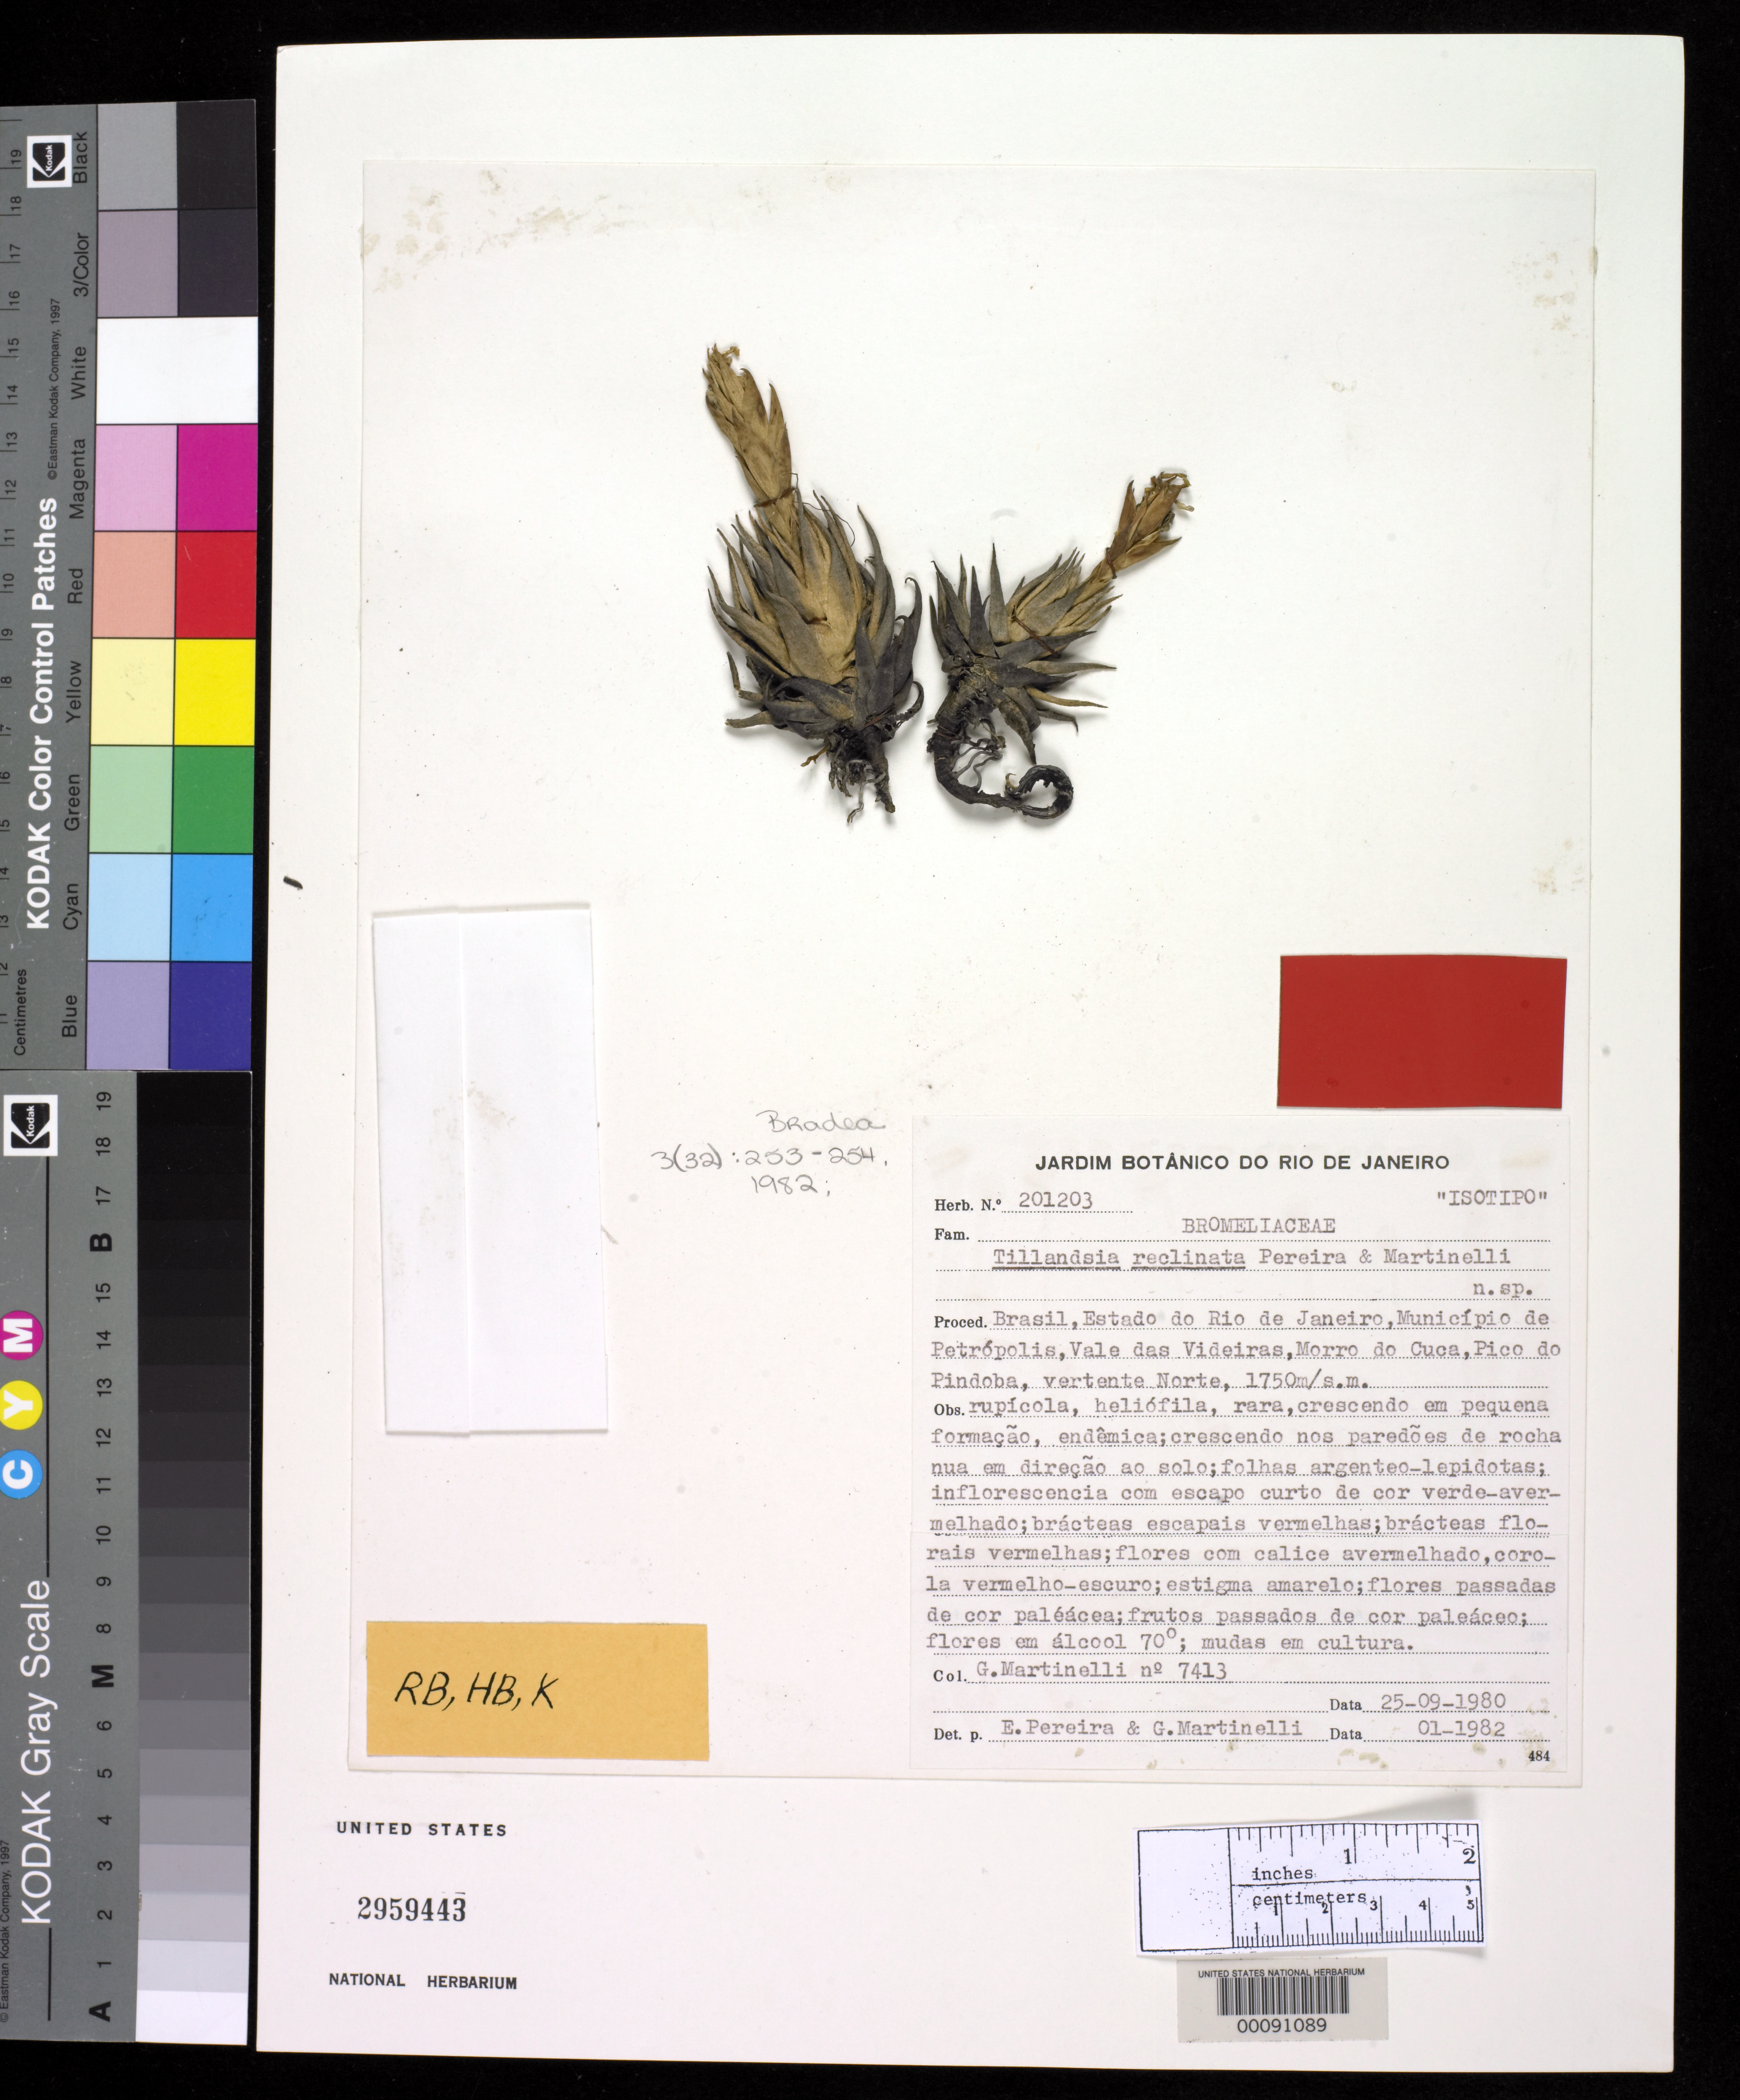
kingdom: Plantae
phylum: Tracheophyta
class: Liliopsida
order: Poales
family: Bromeliaceae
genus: Tillandsia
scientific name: Tillandsia reclinata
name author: E. Pereira & Martinelli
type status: Isotype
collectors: G. Martinelli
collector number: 7413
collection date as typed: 25 Sep 1980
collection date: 1980-09-25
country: Brazil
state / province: Rio de Janeiro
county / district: Petrópolis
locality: Vale das Videiras, Moro do Cuca, Pico do Pindoba.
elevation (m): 1750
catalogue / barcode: US 2959443